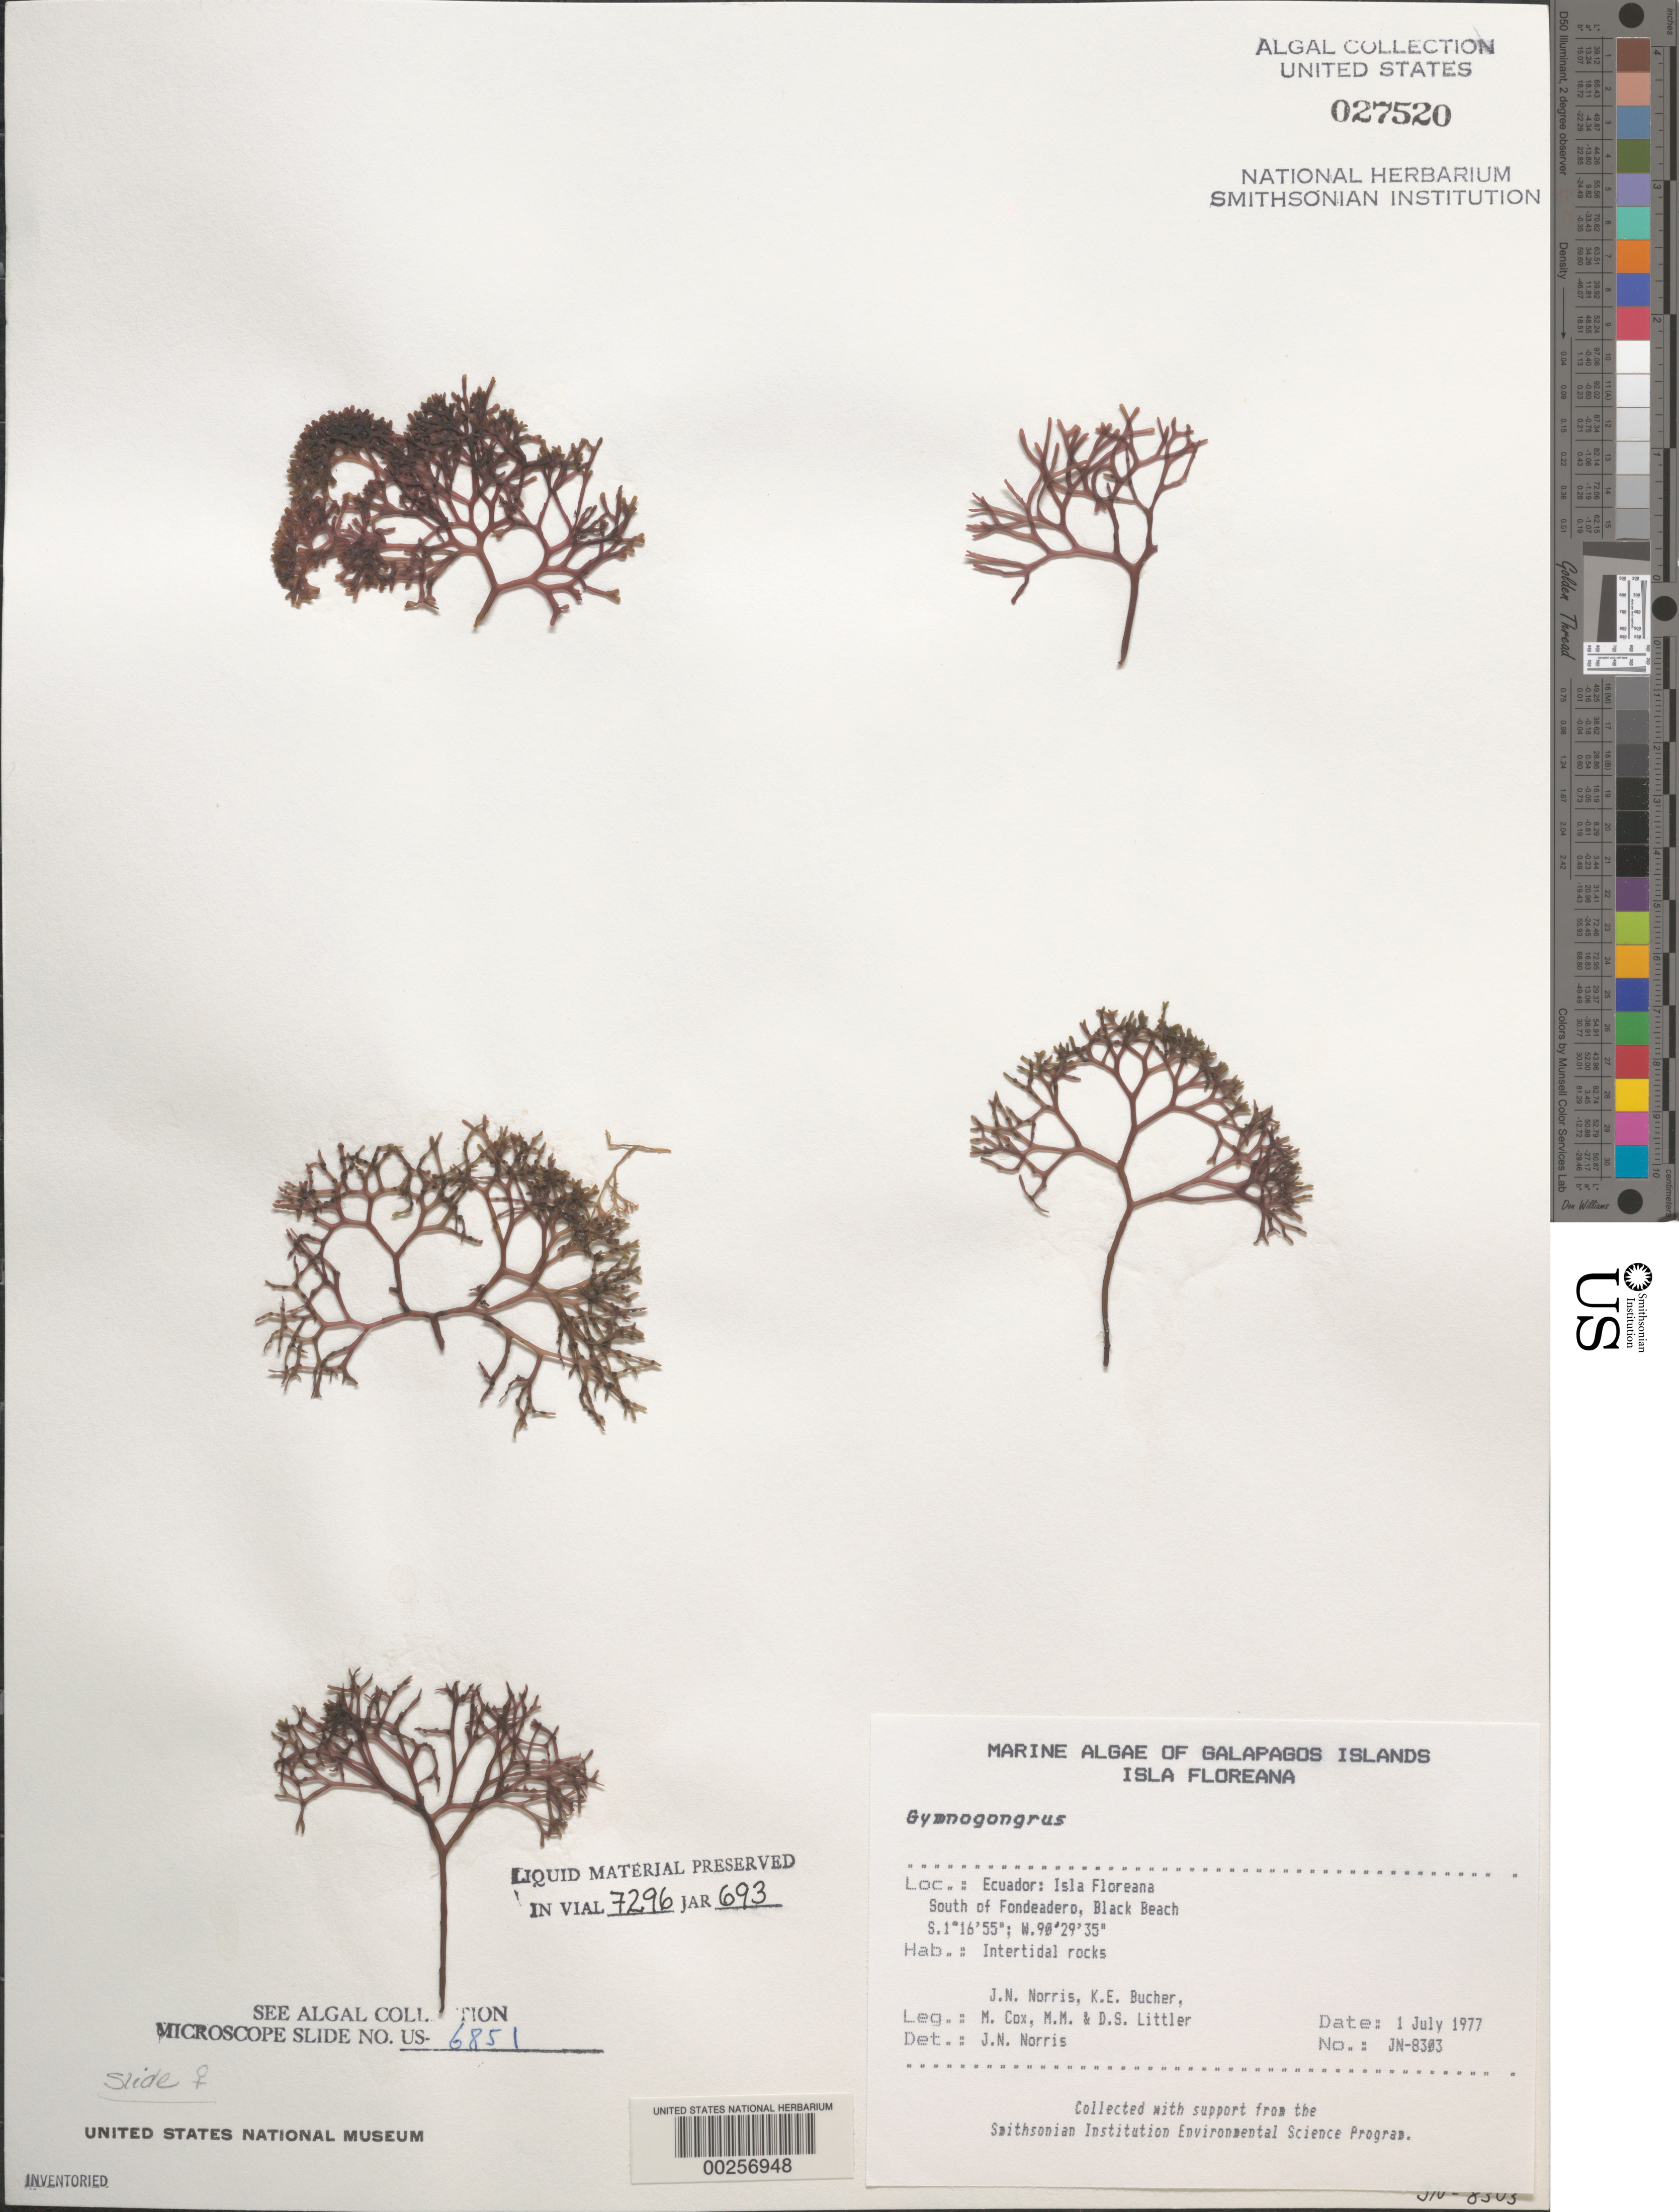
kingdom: Plantae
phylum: Rhodophyta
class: Florideophyceae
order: Gigartinales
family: Phyllophoraceae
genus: Gymnogongrus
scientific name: Gymnogongrus sp.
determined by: Norris, James N.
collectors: J. N. Norris, K. E. Bucher, M. Cox, M. M. Littler & D. S. Littler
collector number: JN-8303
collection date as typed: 01 Jul 1977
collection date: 1977-07-01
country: Ecuador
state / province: Colón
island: Floreana [Charles, Santa Maria]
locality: Black Beach south of Fondeadero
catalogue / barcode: US 27520